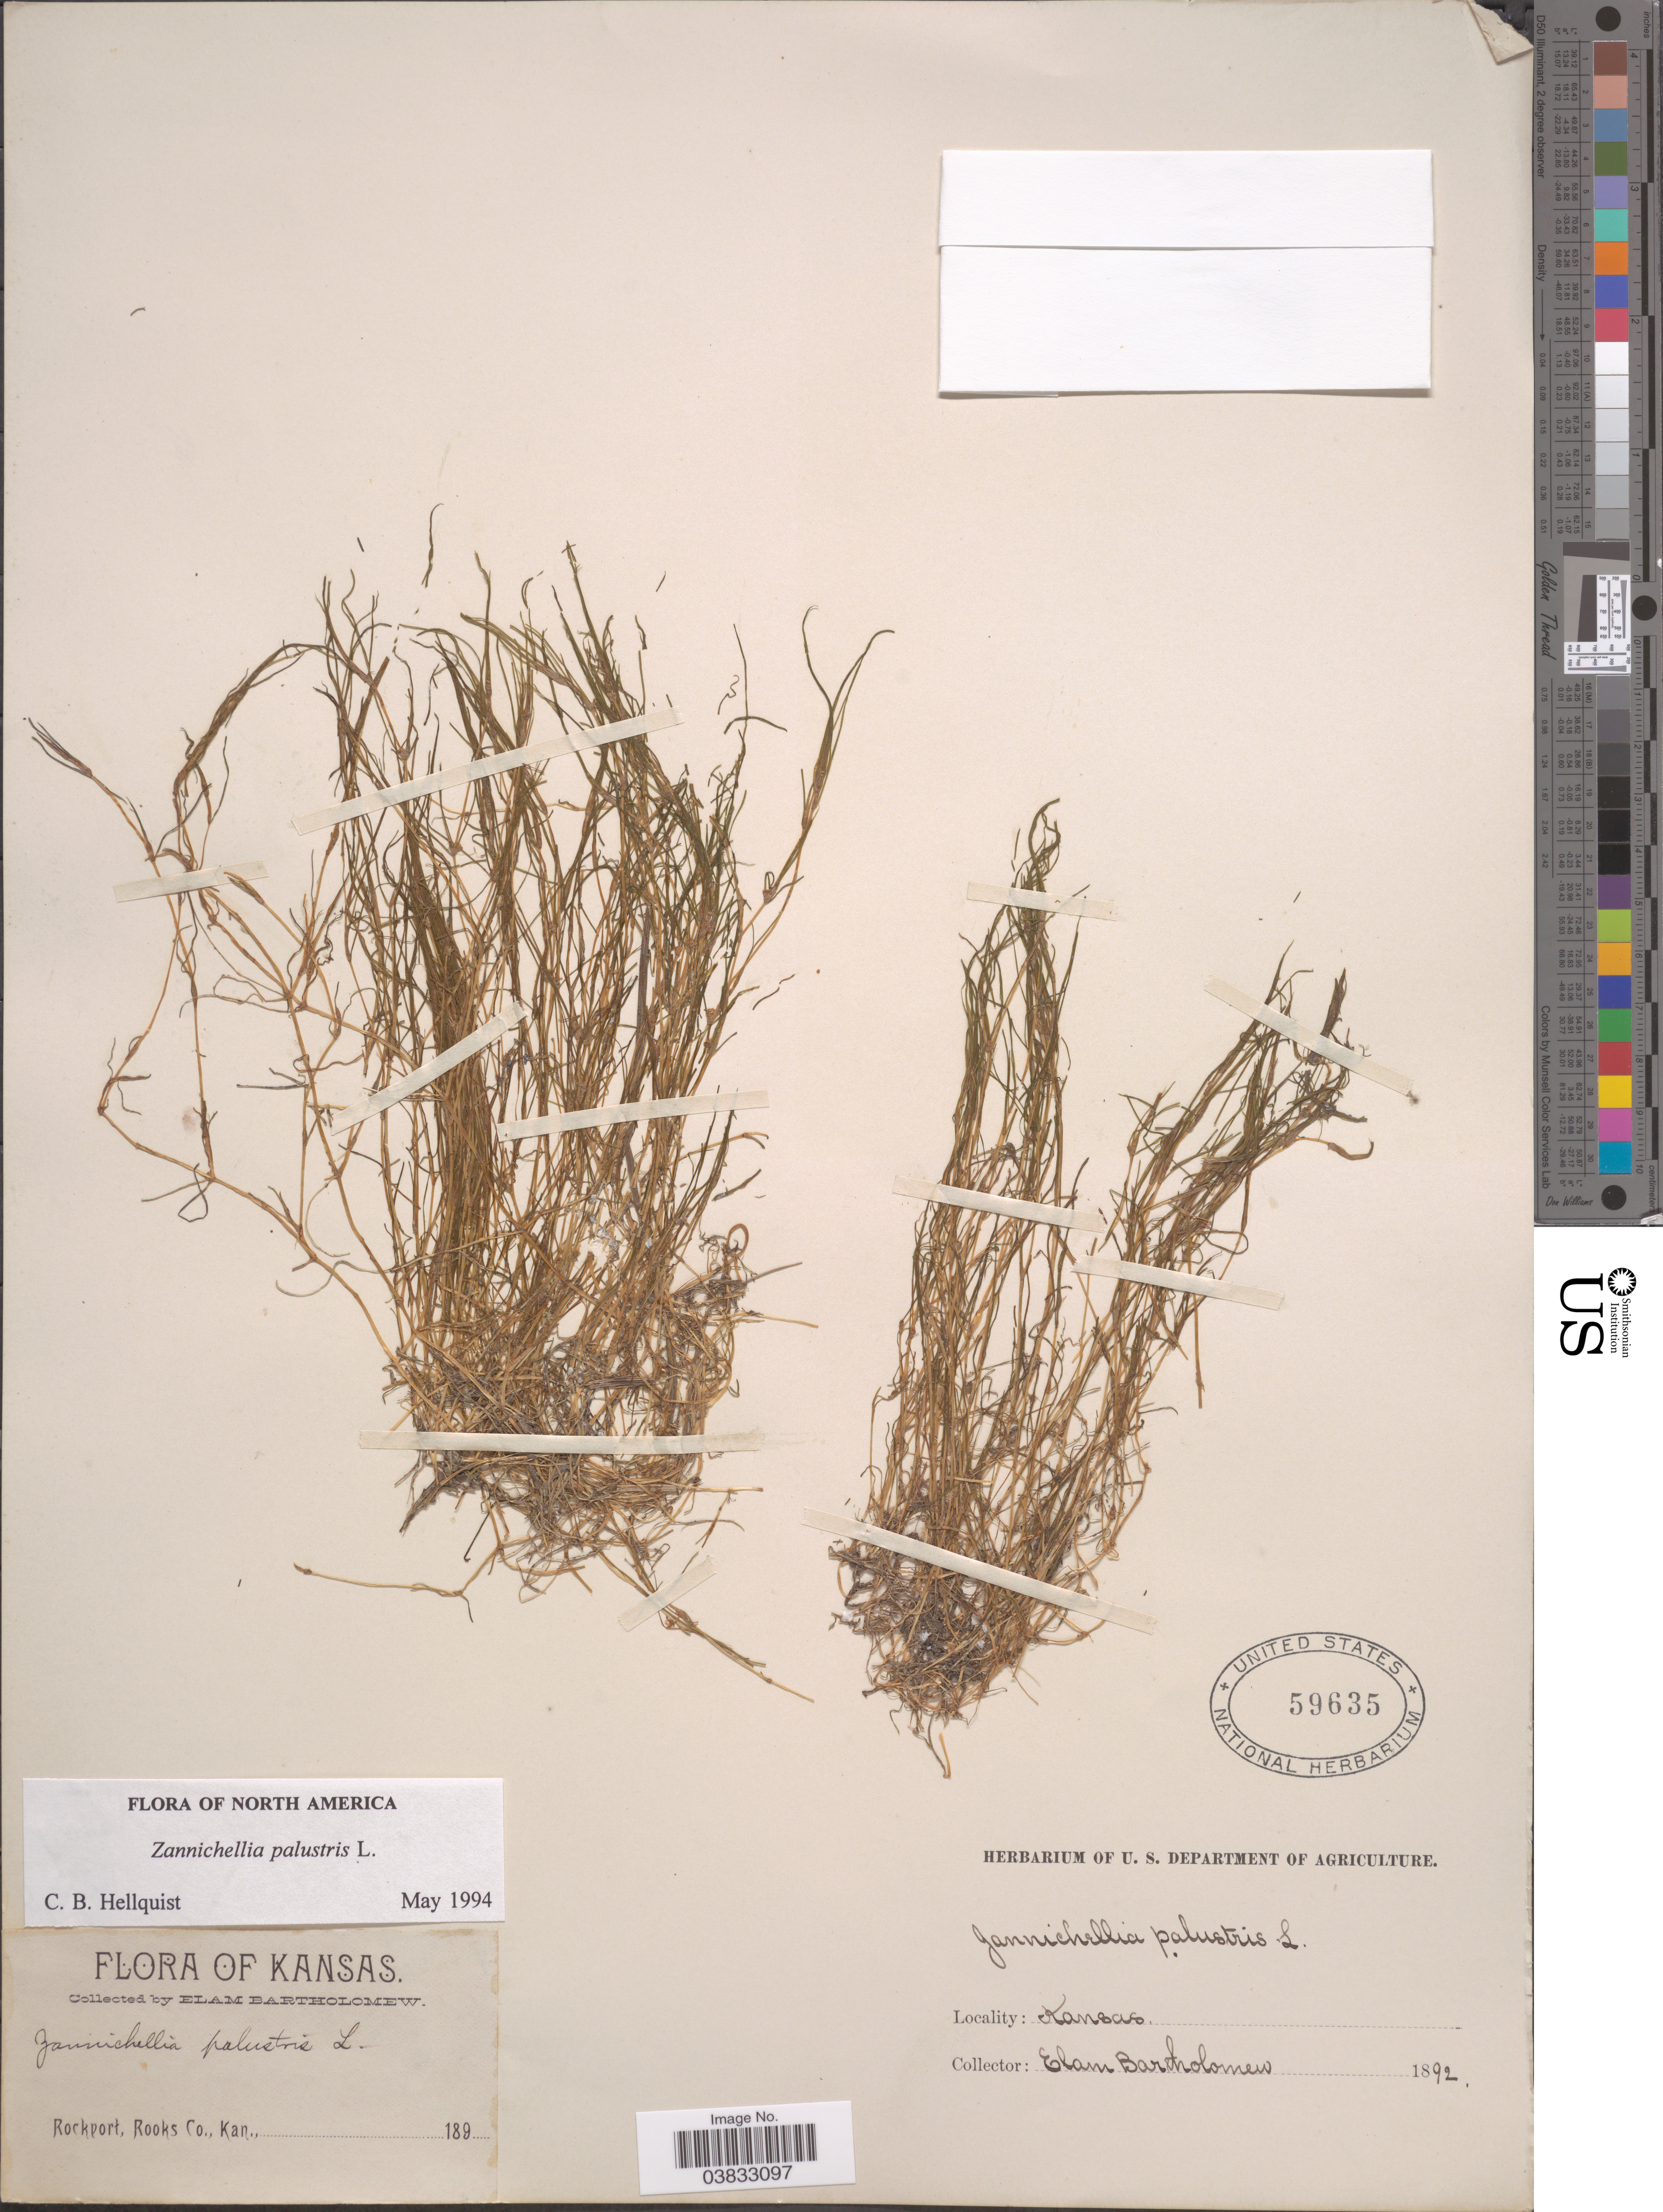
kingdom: Plantae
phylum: Tracheophyta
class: Liliopsida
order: Alismatales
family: Potamogetonaceae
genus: Zannichellia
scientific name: Zannichellia palustris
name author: L.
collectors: E. Bartholomew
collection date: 1892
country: United States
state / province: Kansas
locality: Rockport, Rooks Co.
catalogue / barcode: US 59635